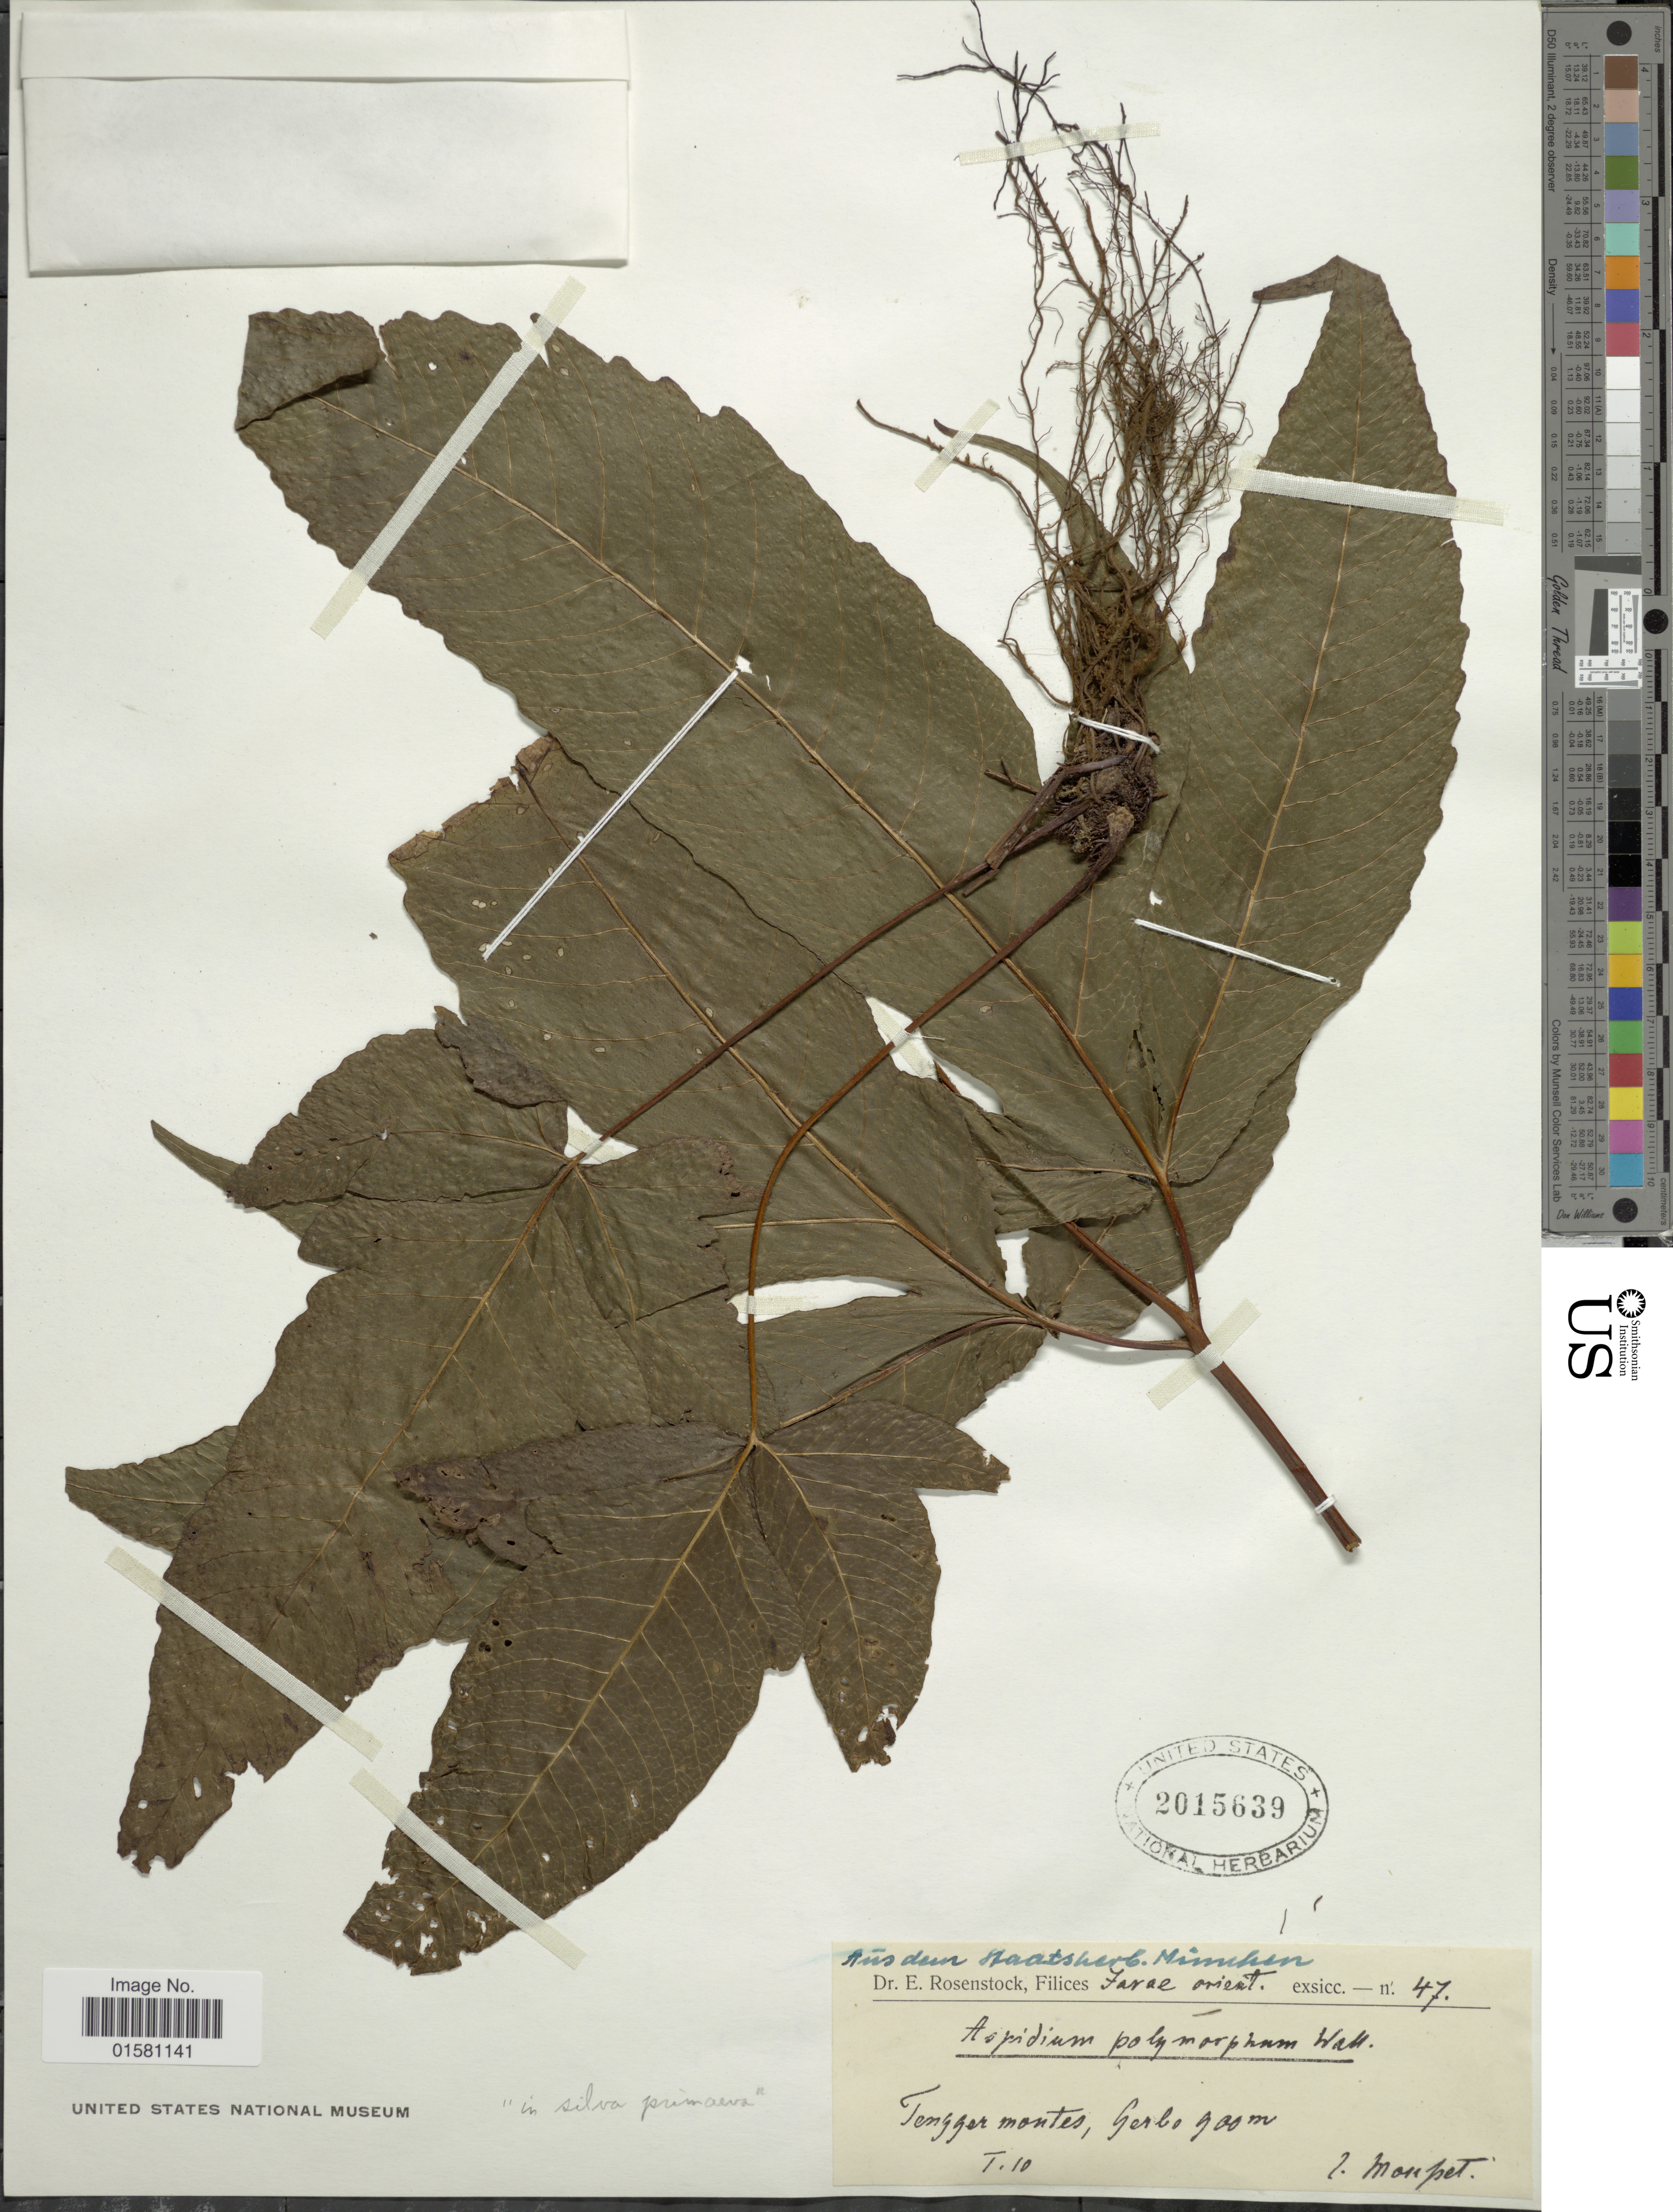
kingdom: Plantae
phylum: Tracheophyta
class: Polypodiopsida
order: Polypodiales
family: Tectariaceae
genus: Tectaria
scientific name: Tectaria polymorpha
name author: (Wall. ex Hook.) Copel.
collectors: Mousset, --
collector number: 47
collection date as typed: Transcribed d/m/y: /1/10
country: Indonesia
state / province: Java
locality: Tengger montes, Gerbis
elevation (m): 900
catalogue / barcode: US 2015639